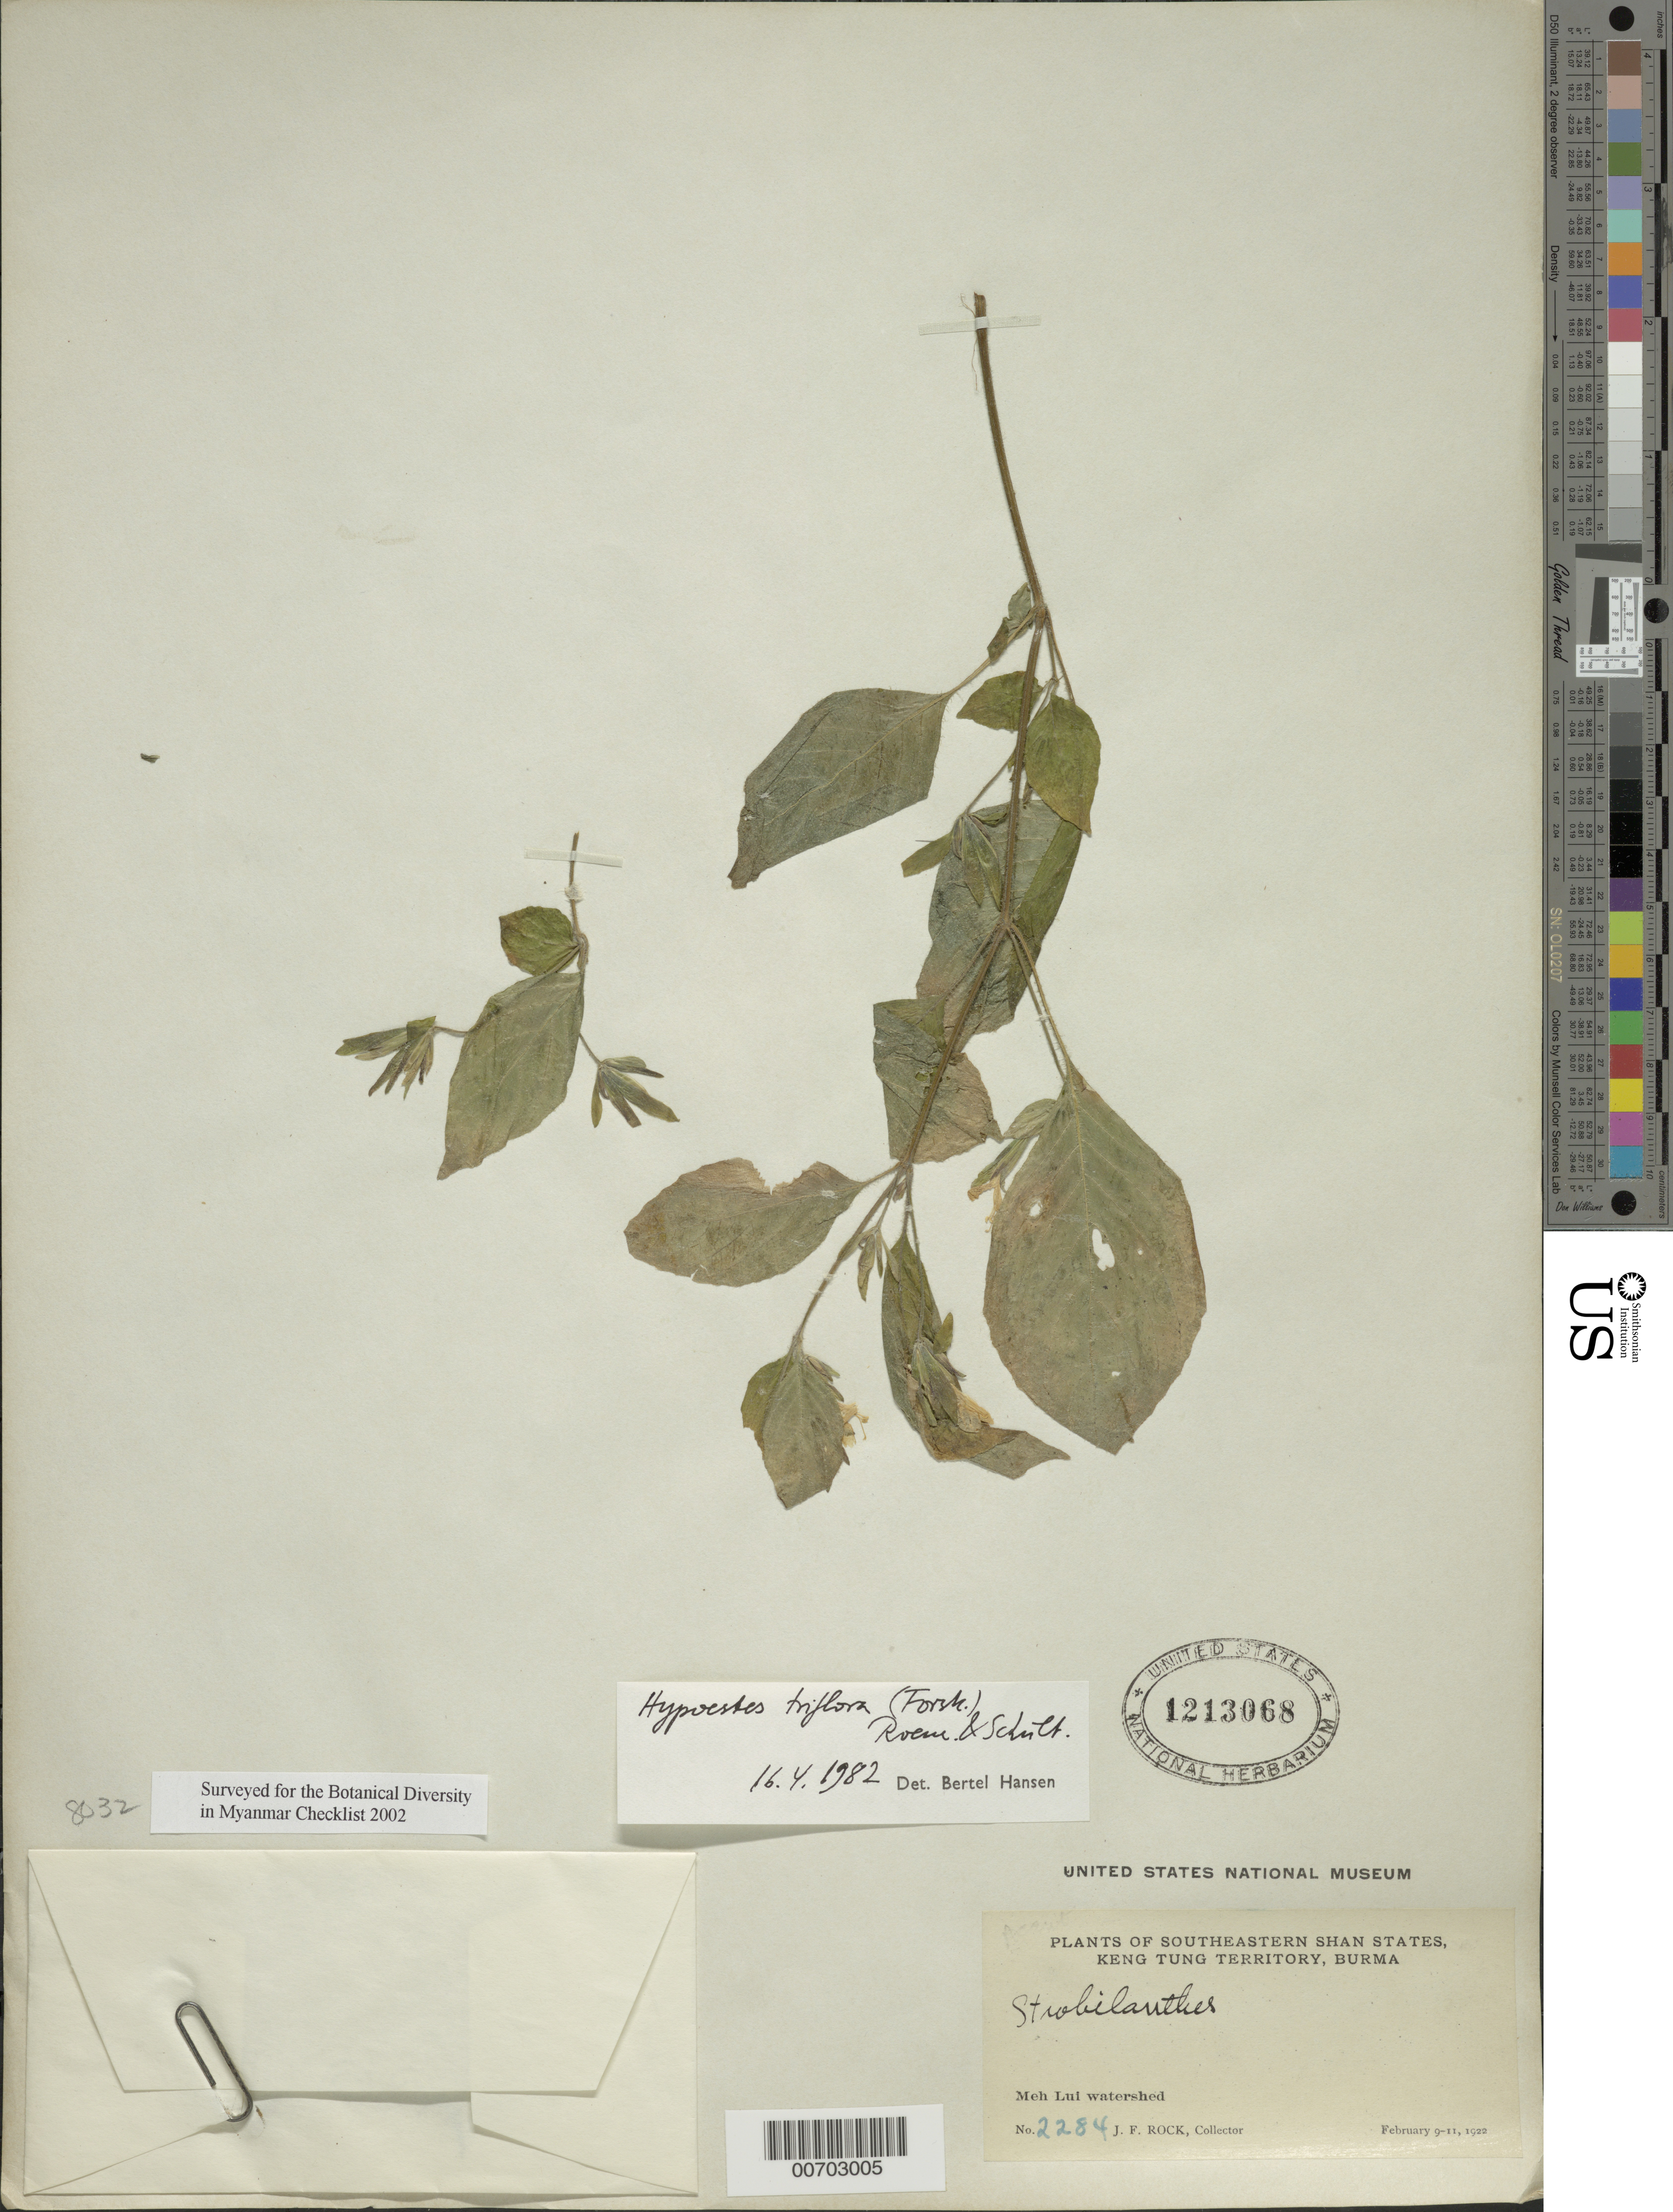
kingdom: Plantae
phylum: Tracheophyta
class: Magnoliopsida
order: Lamiales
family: Acanthaceae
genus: Hypoestes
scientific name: Hypoestes triflora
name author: (Forssk.) Roem. & Schult.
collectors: J. F. Rock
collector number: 2284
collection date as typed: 09 Feb 1922 to 11 Feb 1922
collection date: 1922-02-09/1922-02-11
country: Myanmar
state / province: Shan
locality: Southeastern Shan States, Keng Tung Terr., Meh Lui, watershed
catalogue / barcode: US 1213068